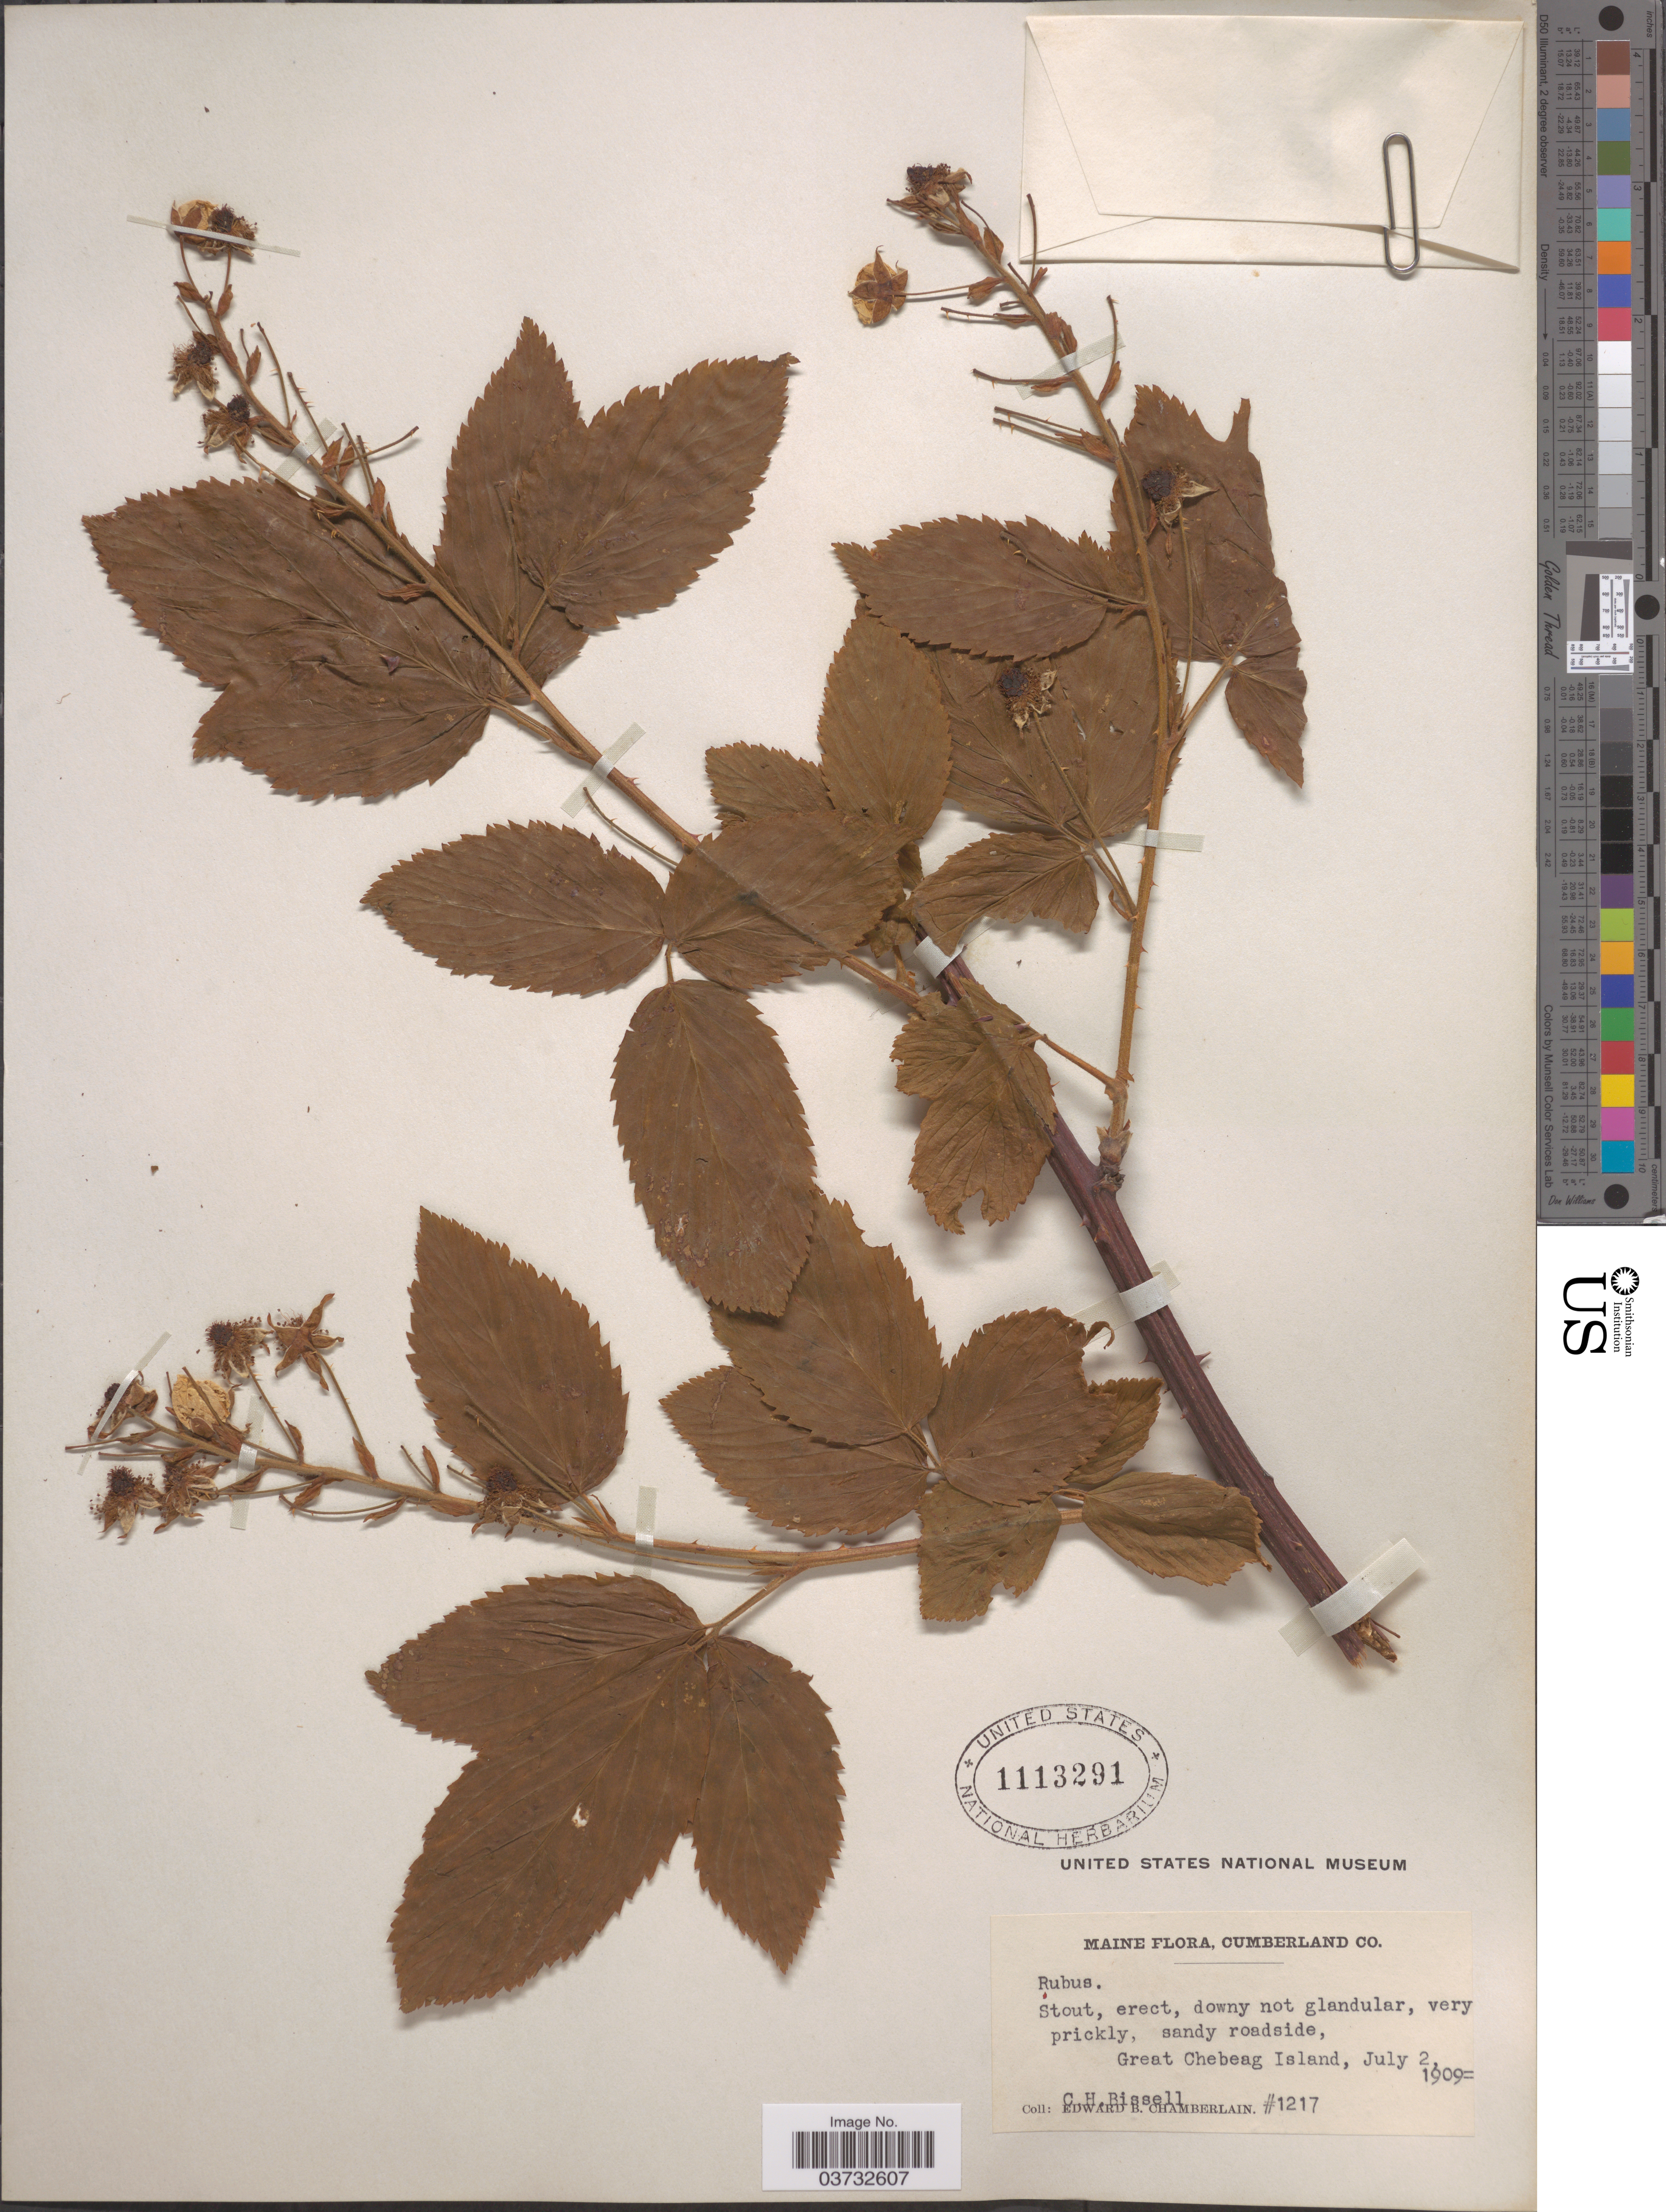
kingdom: Plantae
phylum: Tracheophyta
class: Magnoliopsida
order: Rosales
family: Rosaceae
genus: Rubus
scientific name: Rubus sp.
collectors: C. Bissell & E. Chamberlain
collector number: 1217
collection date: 1909-07-02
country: United States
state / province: Maine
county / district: Cumberland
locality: Cumberland Co. Great Chebeag Island.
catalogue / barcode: US 1113291